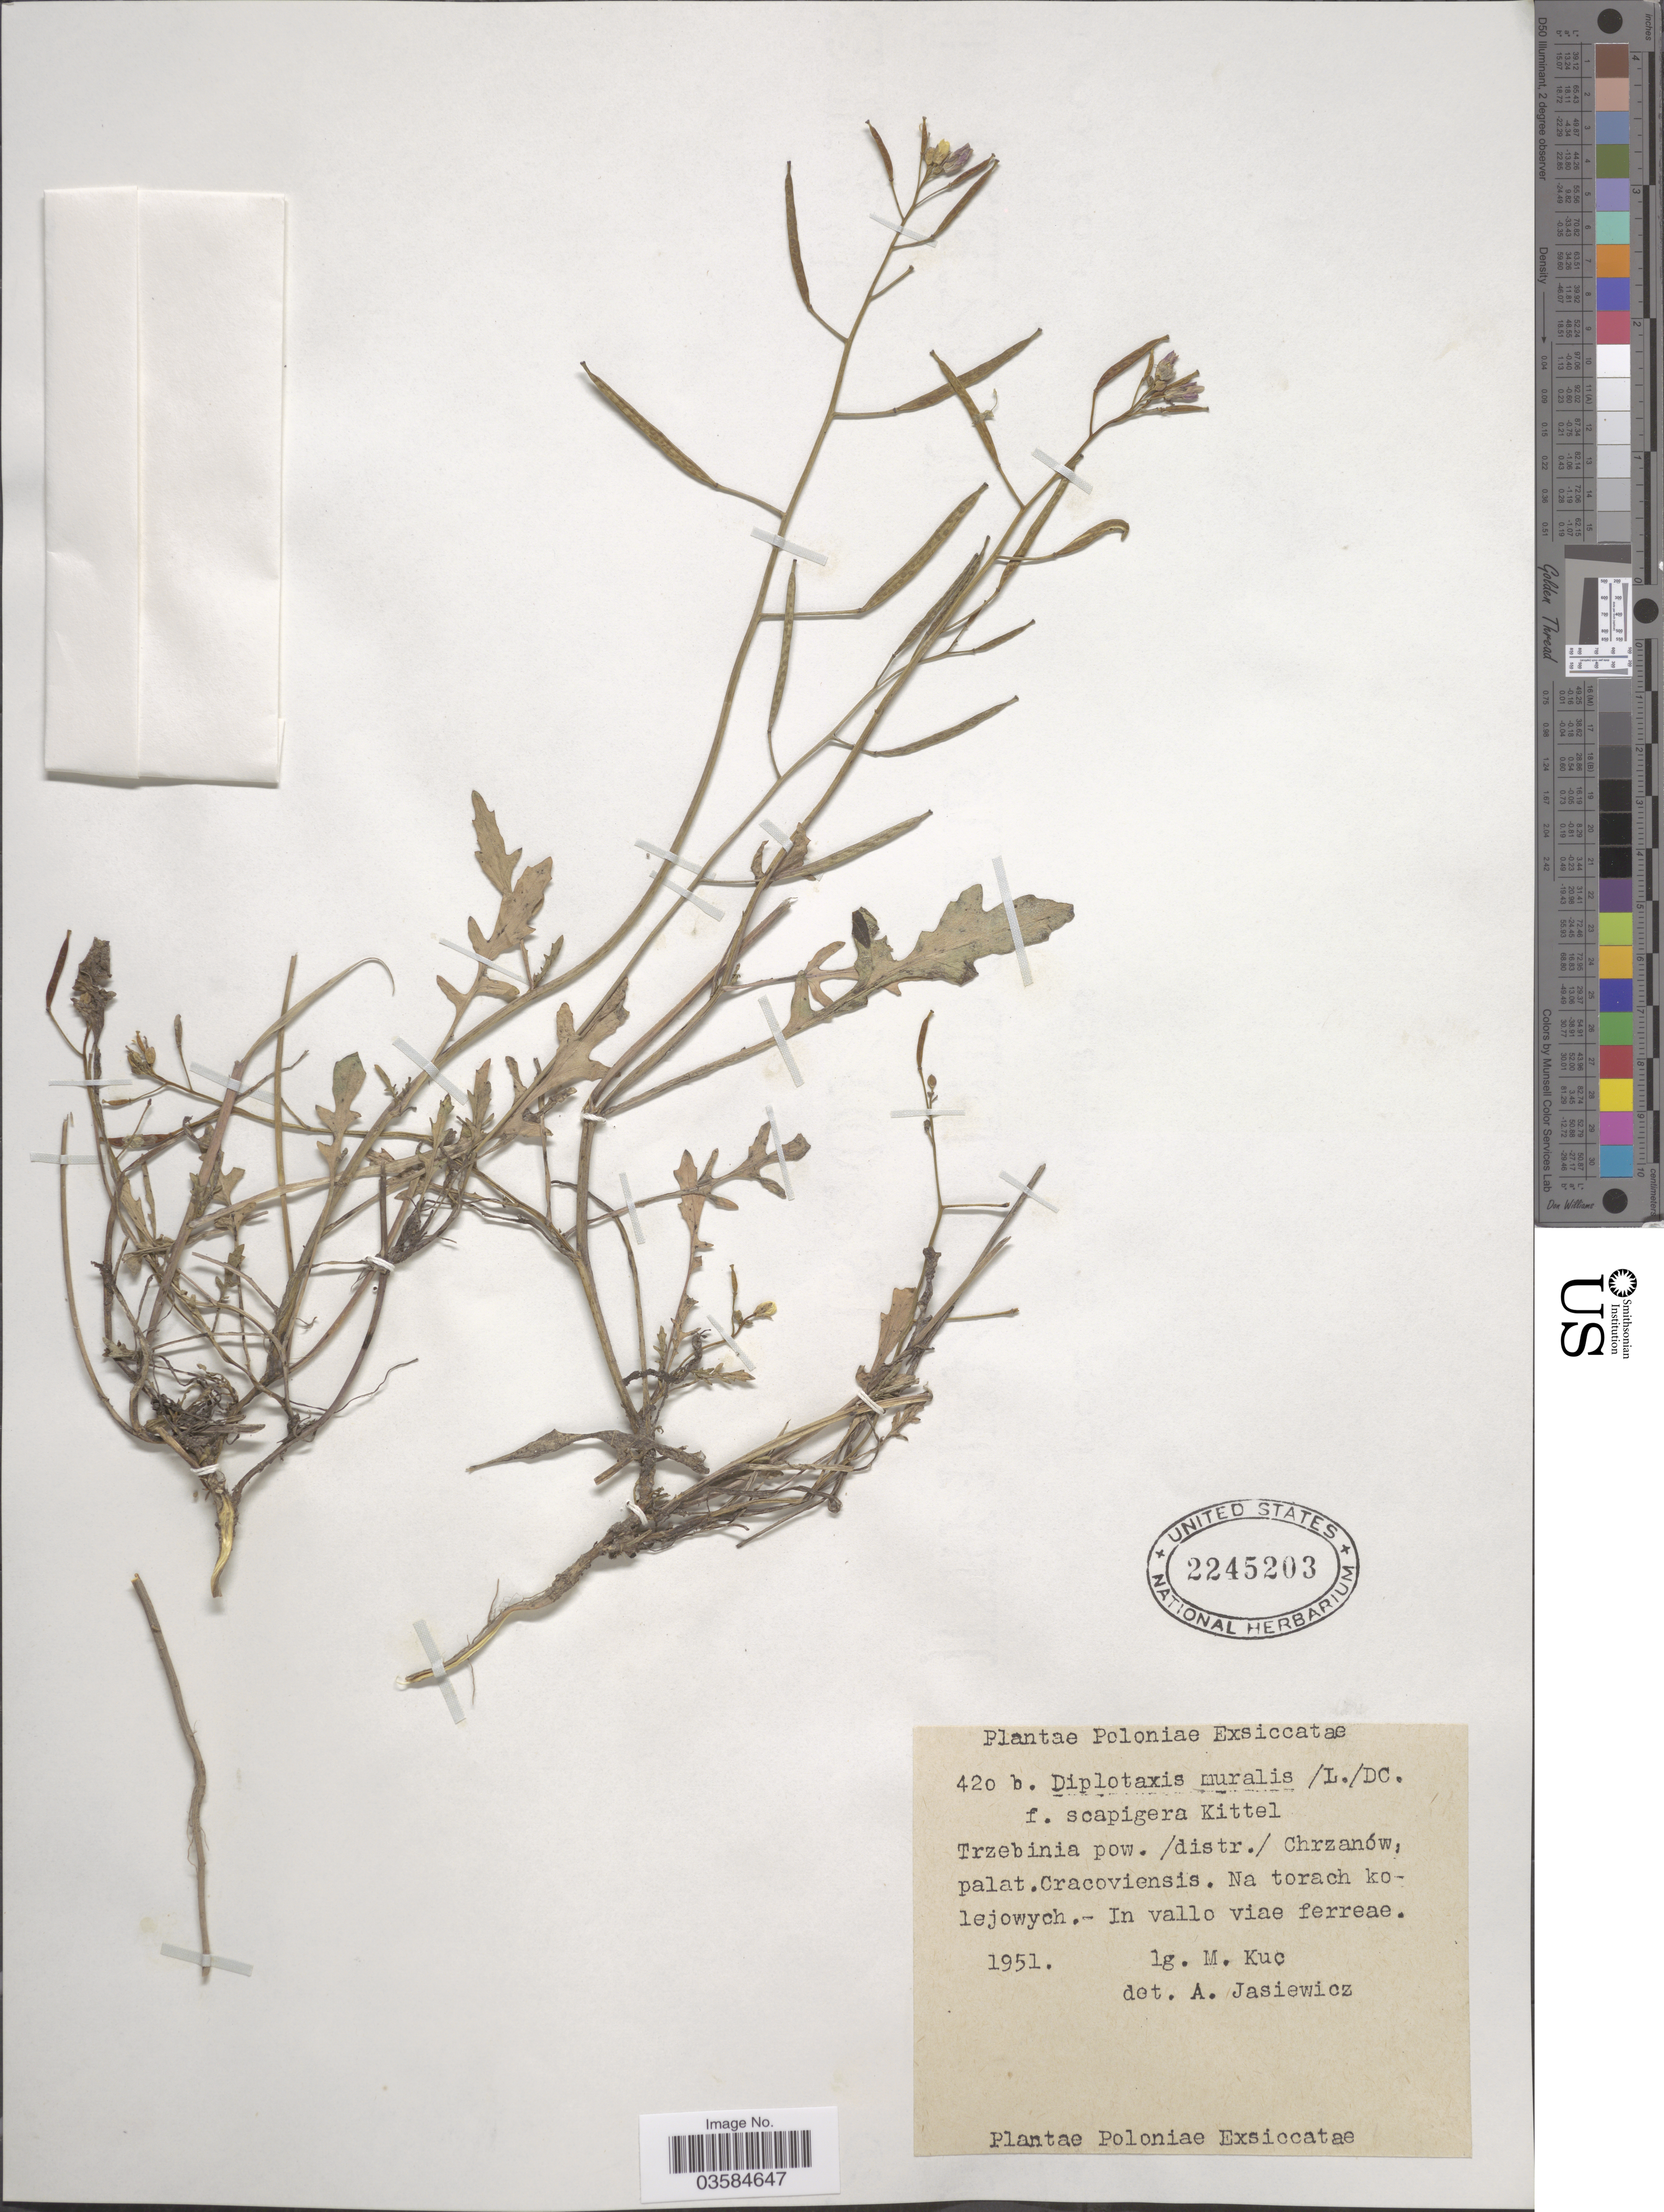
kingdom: Plantae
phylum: Tracheophyta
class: Magnoliopsida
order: Brassicales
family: Brassicaceae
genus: Diplotaxis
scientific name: Diplotaxis muralis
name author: (L.) DC.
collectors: M. Kuc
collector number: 420 b.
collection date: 1951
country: Poland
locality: Trzebinia pow./distr./Chrzanów, palat.Cracoviensis. Na torach kolejowych.- In vallo viae ferreae.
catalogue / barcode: US 2245203